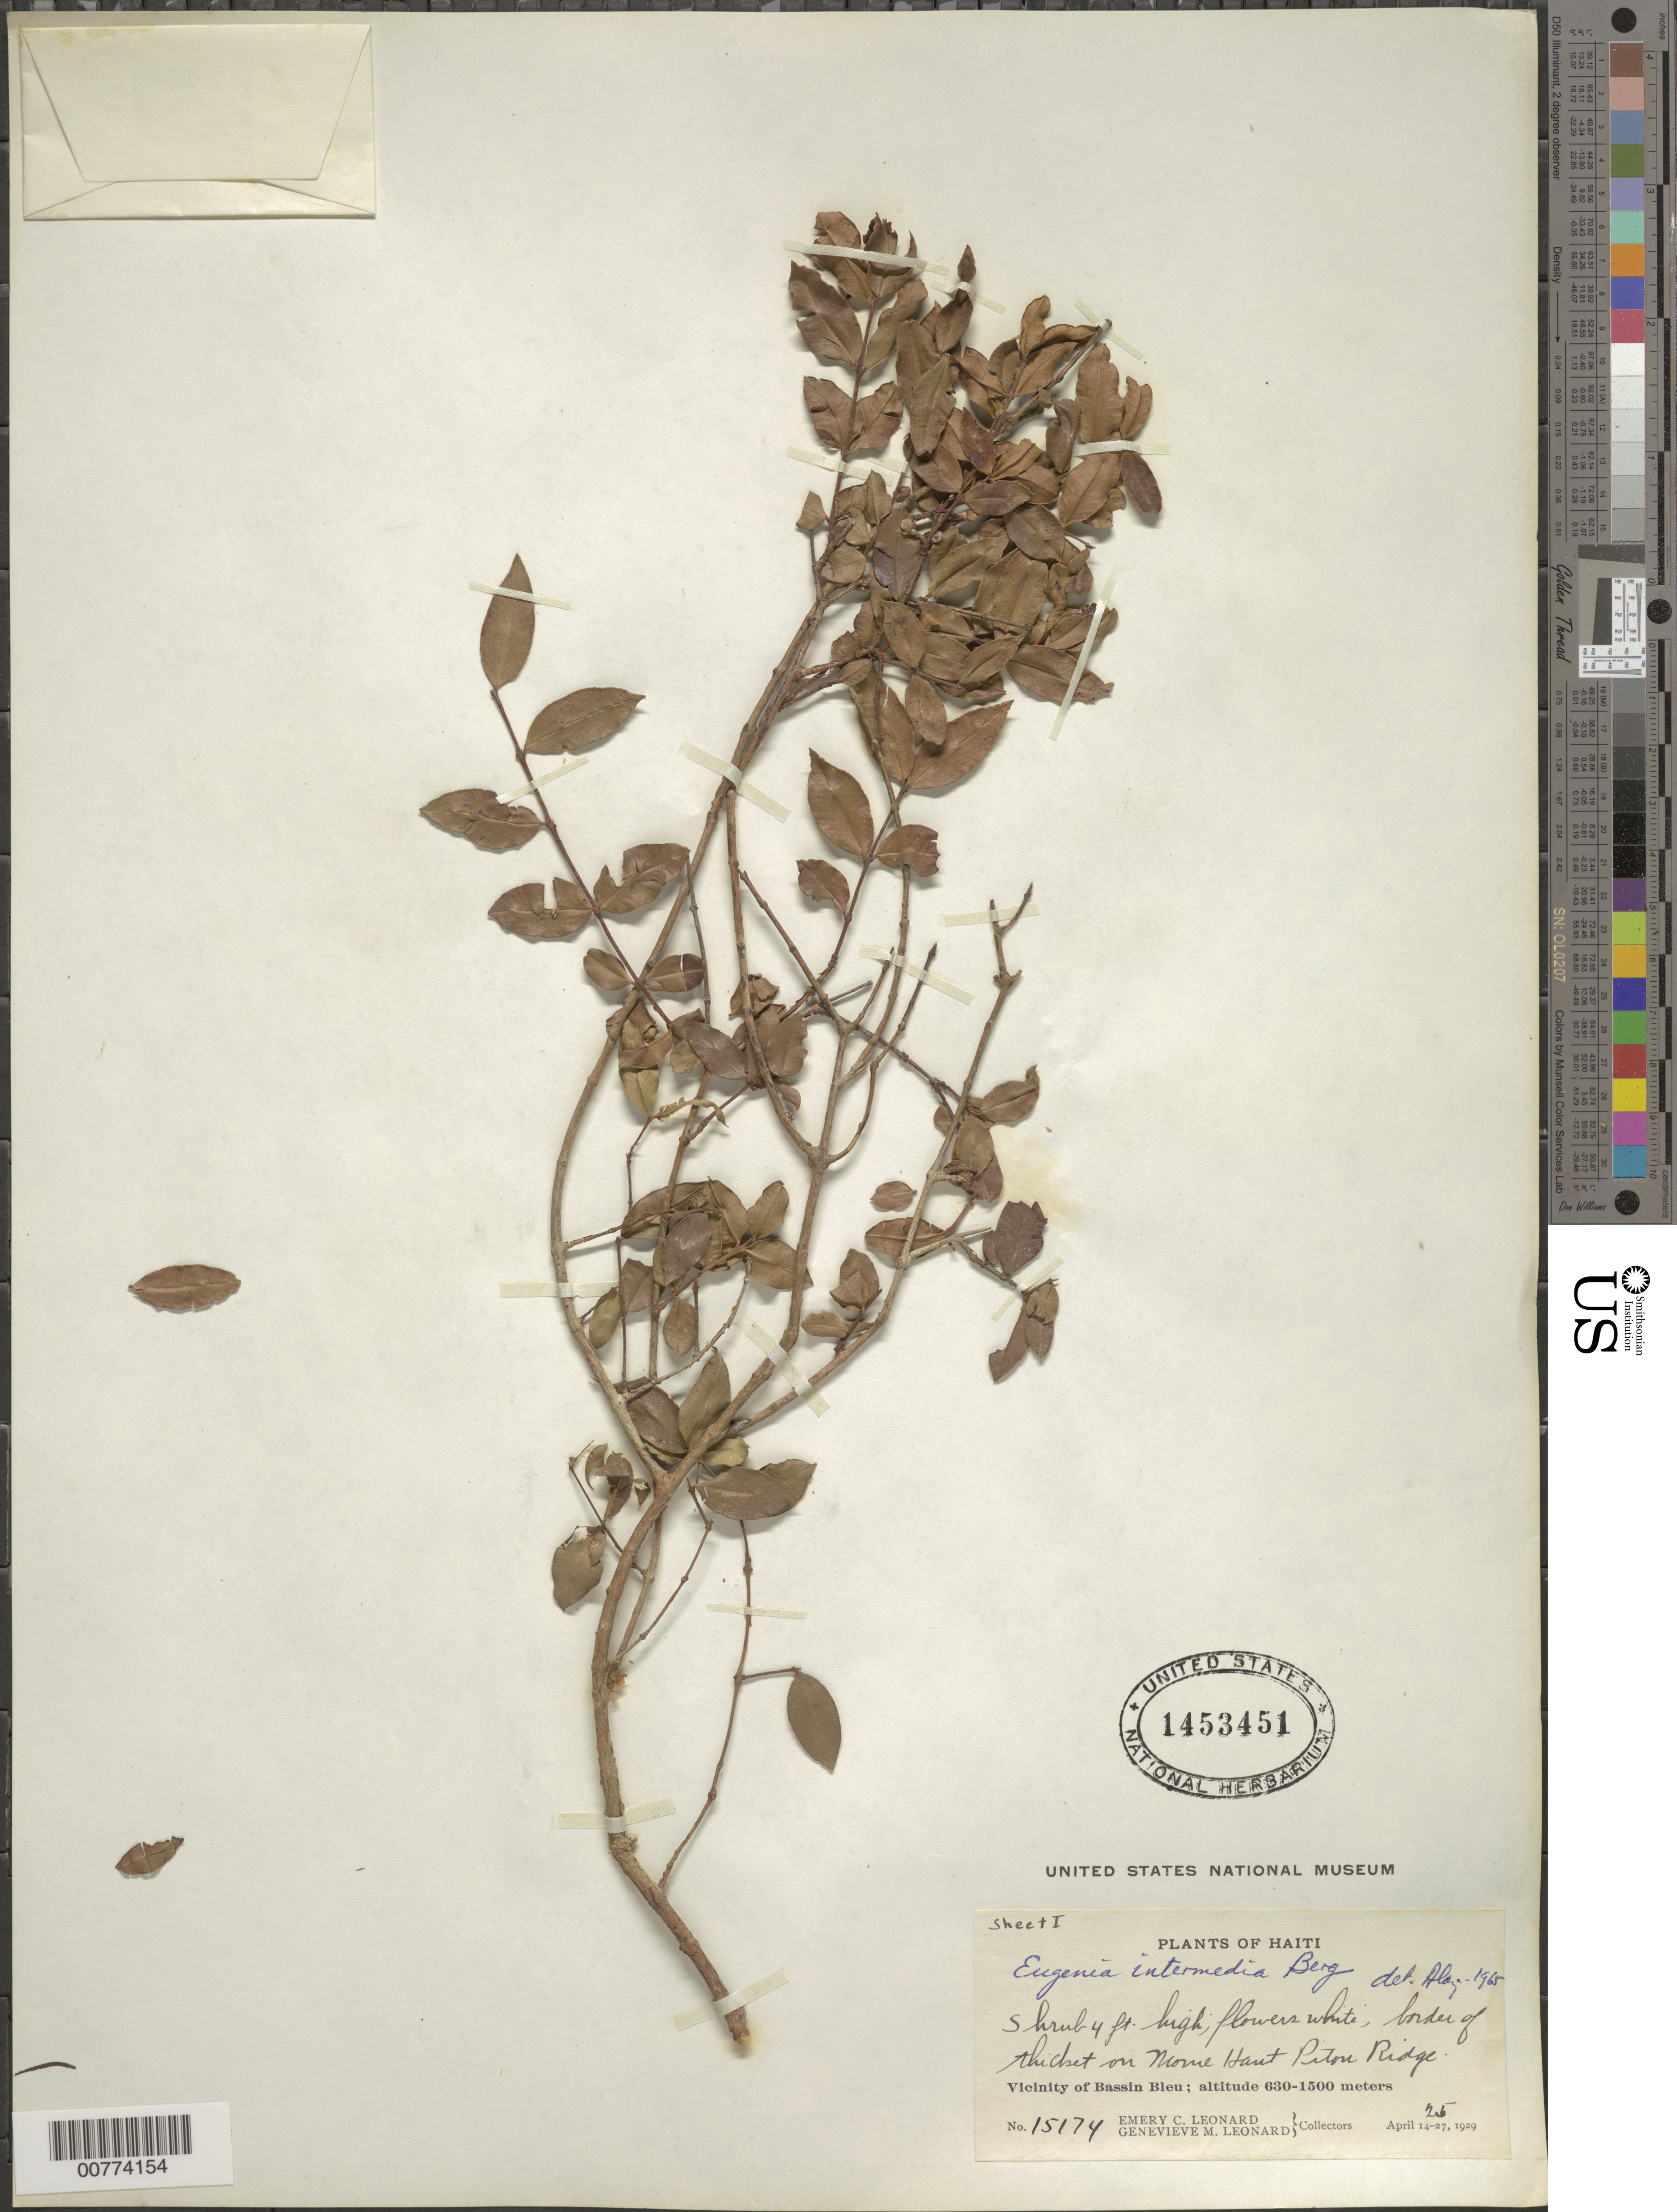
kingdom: Plantae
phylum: Tracheophyta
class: Magnoliopsida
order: Myrtales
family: Myrtaceae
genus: Eugenia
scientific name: Eugenia intermedia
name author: O. Berg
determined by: Liogier, Alain H.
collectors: E. C. Leonard & G. M. Leonard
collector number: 15174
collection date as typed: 25 Apr 1929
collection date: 1929-04-25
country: Haiti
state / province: Nord-Ouest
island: Hispaniola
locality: Vicinity of Bassin Bleu, Morne Haut, Piton Ridge.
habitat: Border of thicket.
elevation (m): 630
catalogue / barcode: US 1453451